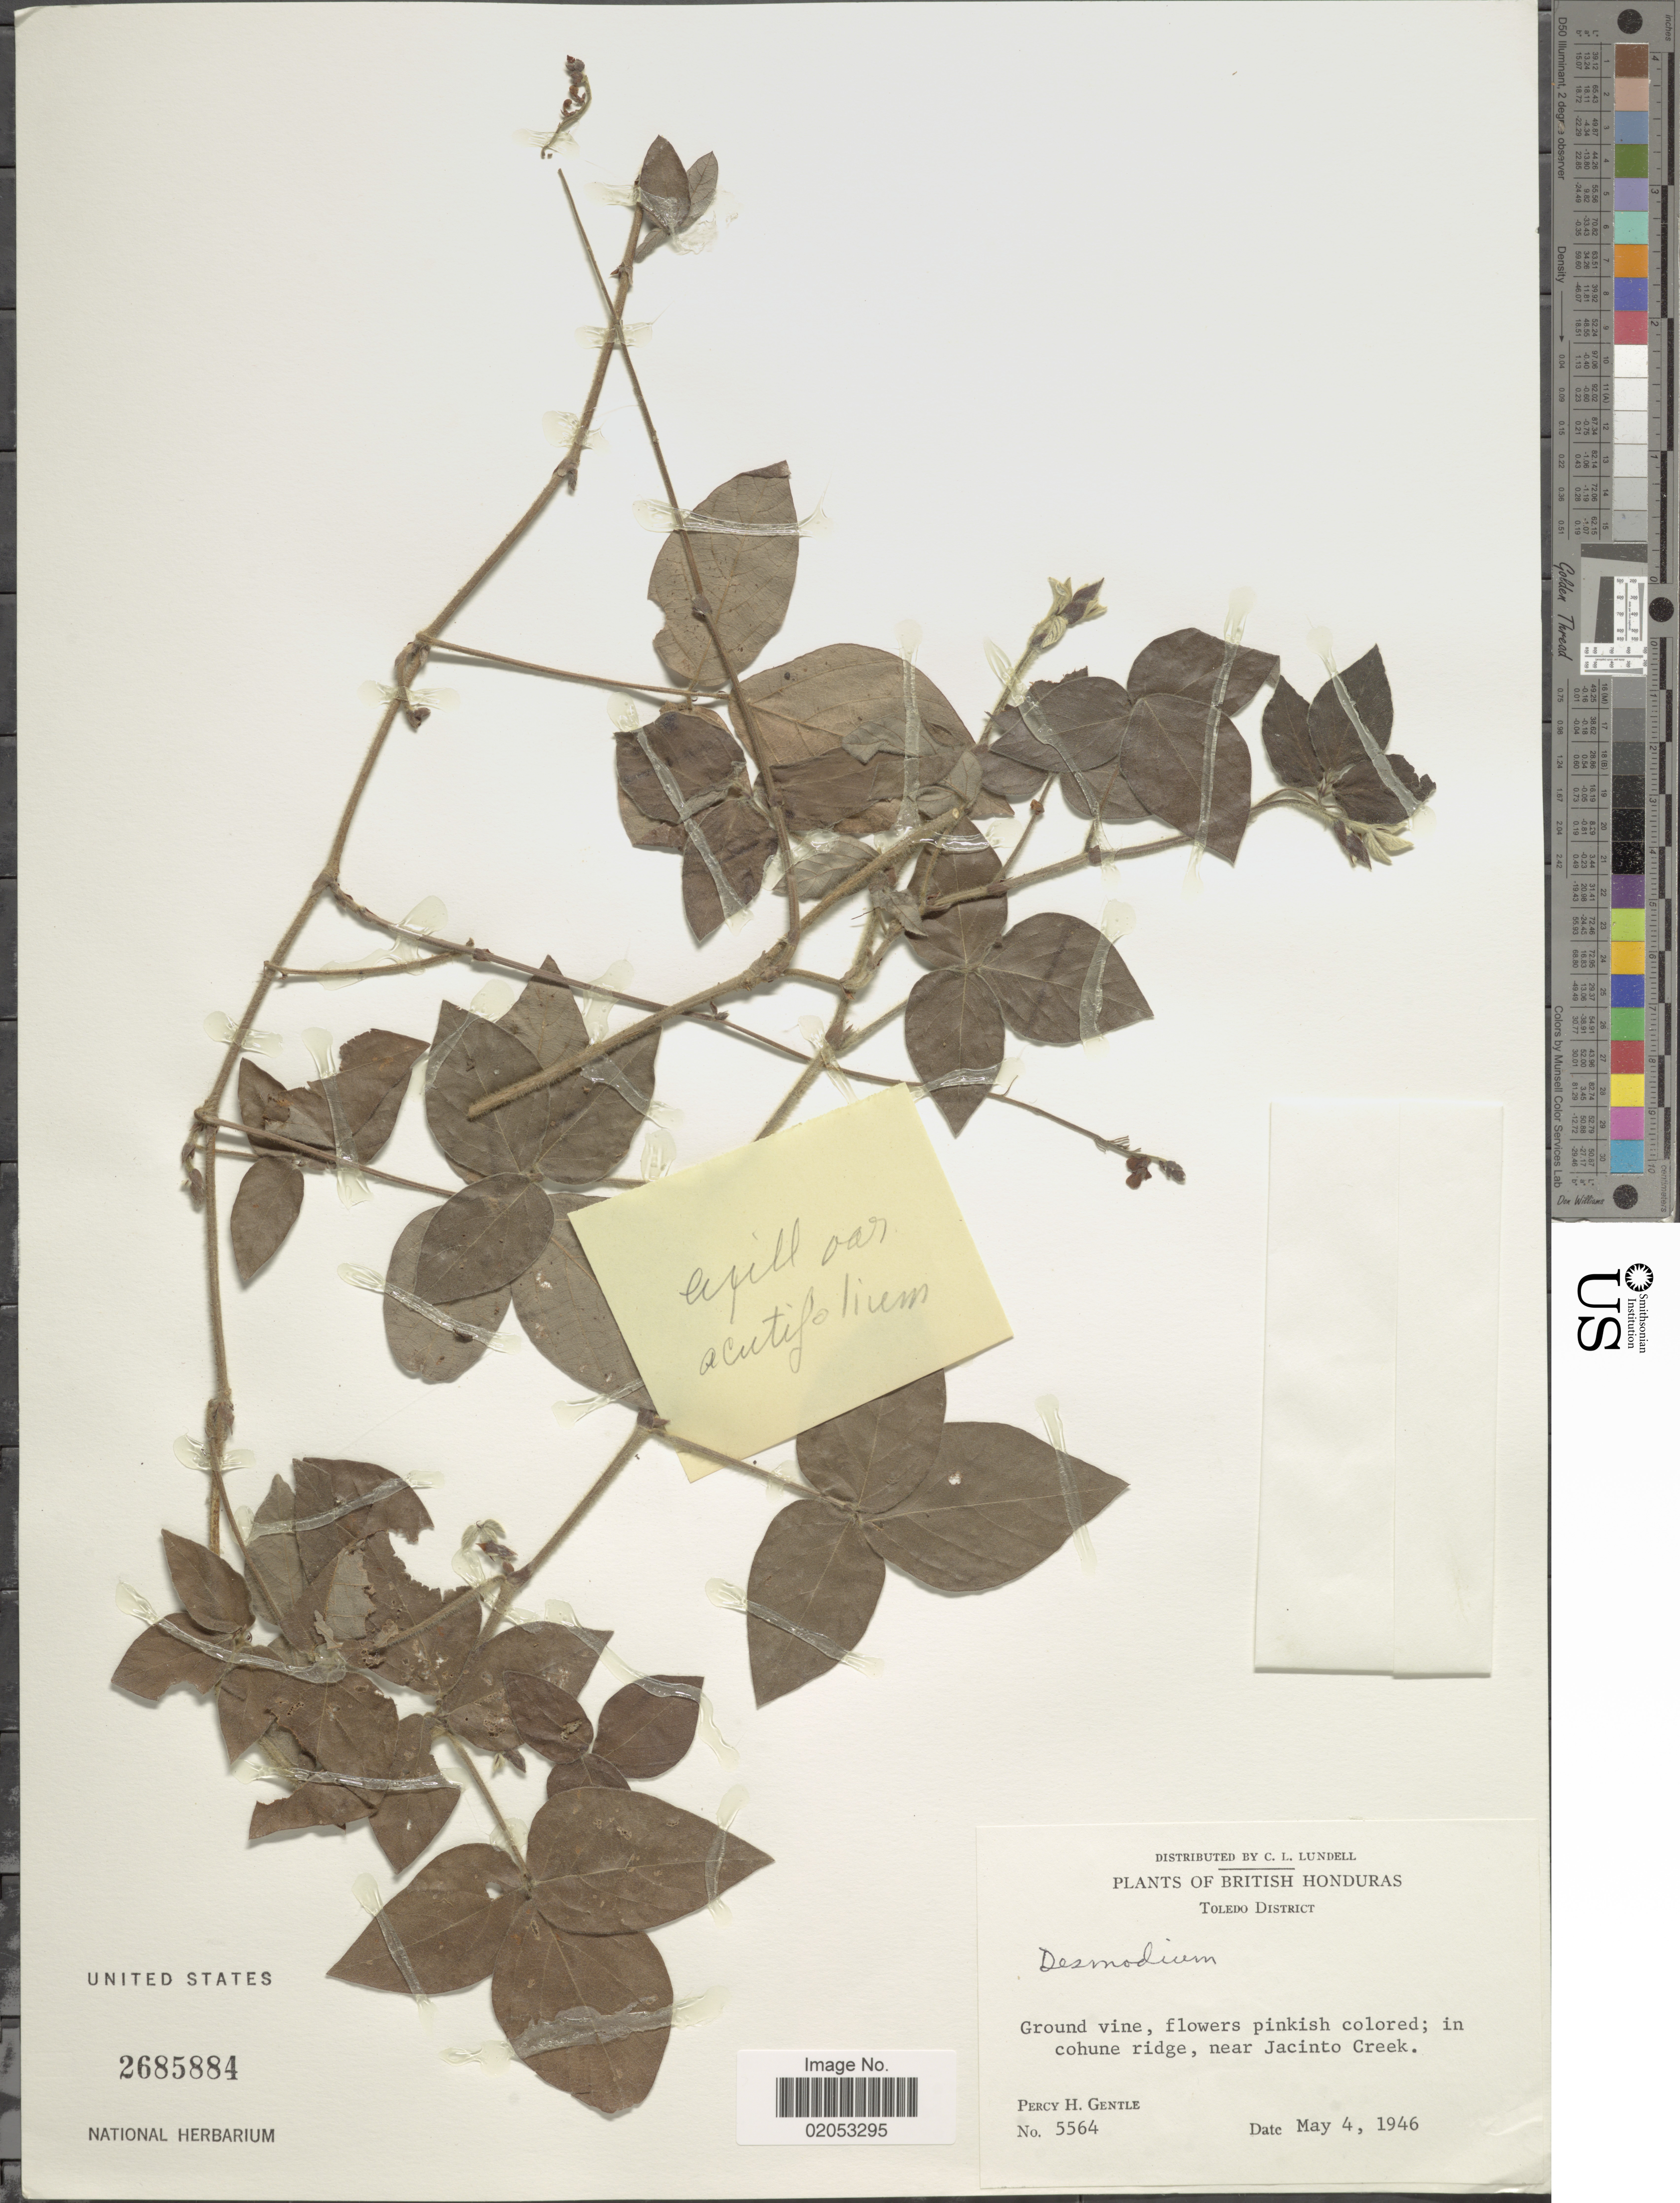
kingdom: Plantae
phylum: Tracheophyta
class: Magnoliopsida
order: Fabales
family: Fabaceae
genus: Desmodium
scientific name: Desmodium axillare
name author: (Sw.) DC.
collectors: P. H. Gentle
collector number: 5564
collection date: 1946-05-04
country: Belize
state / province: Toledo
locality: British Honduras, near Jacinto Creek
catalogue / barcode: US 2685884